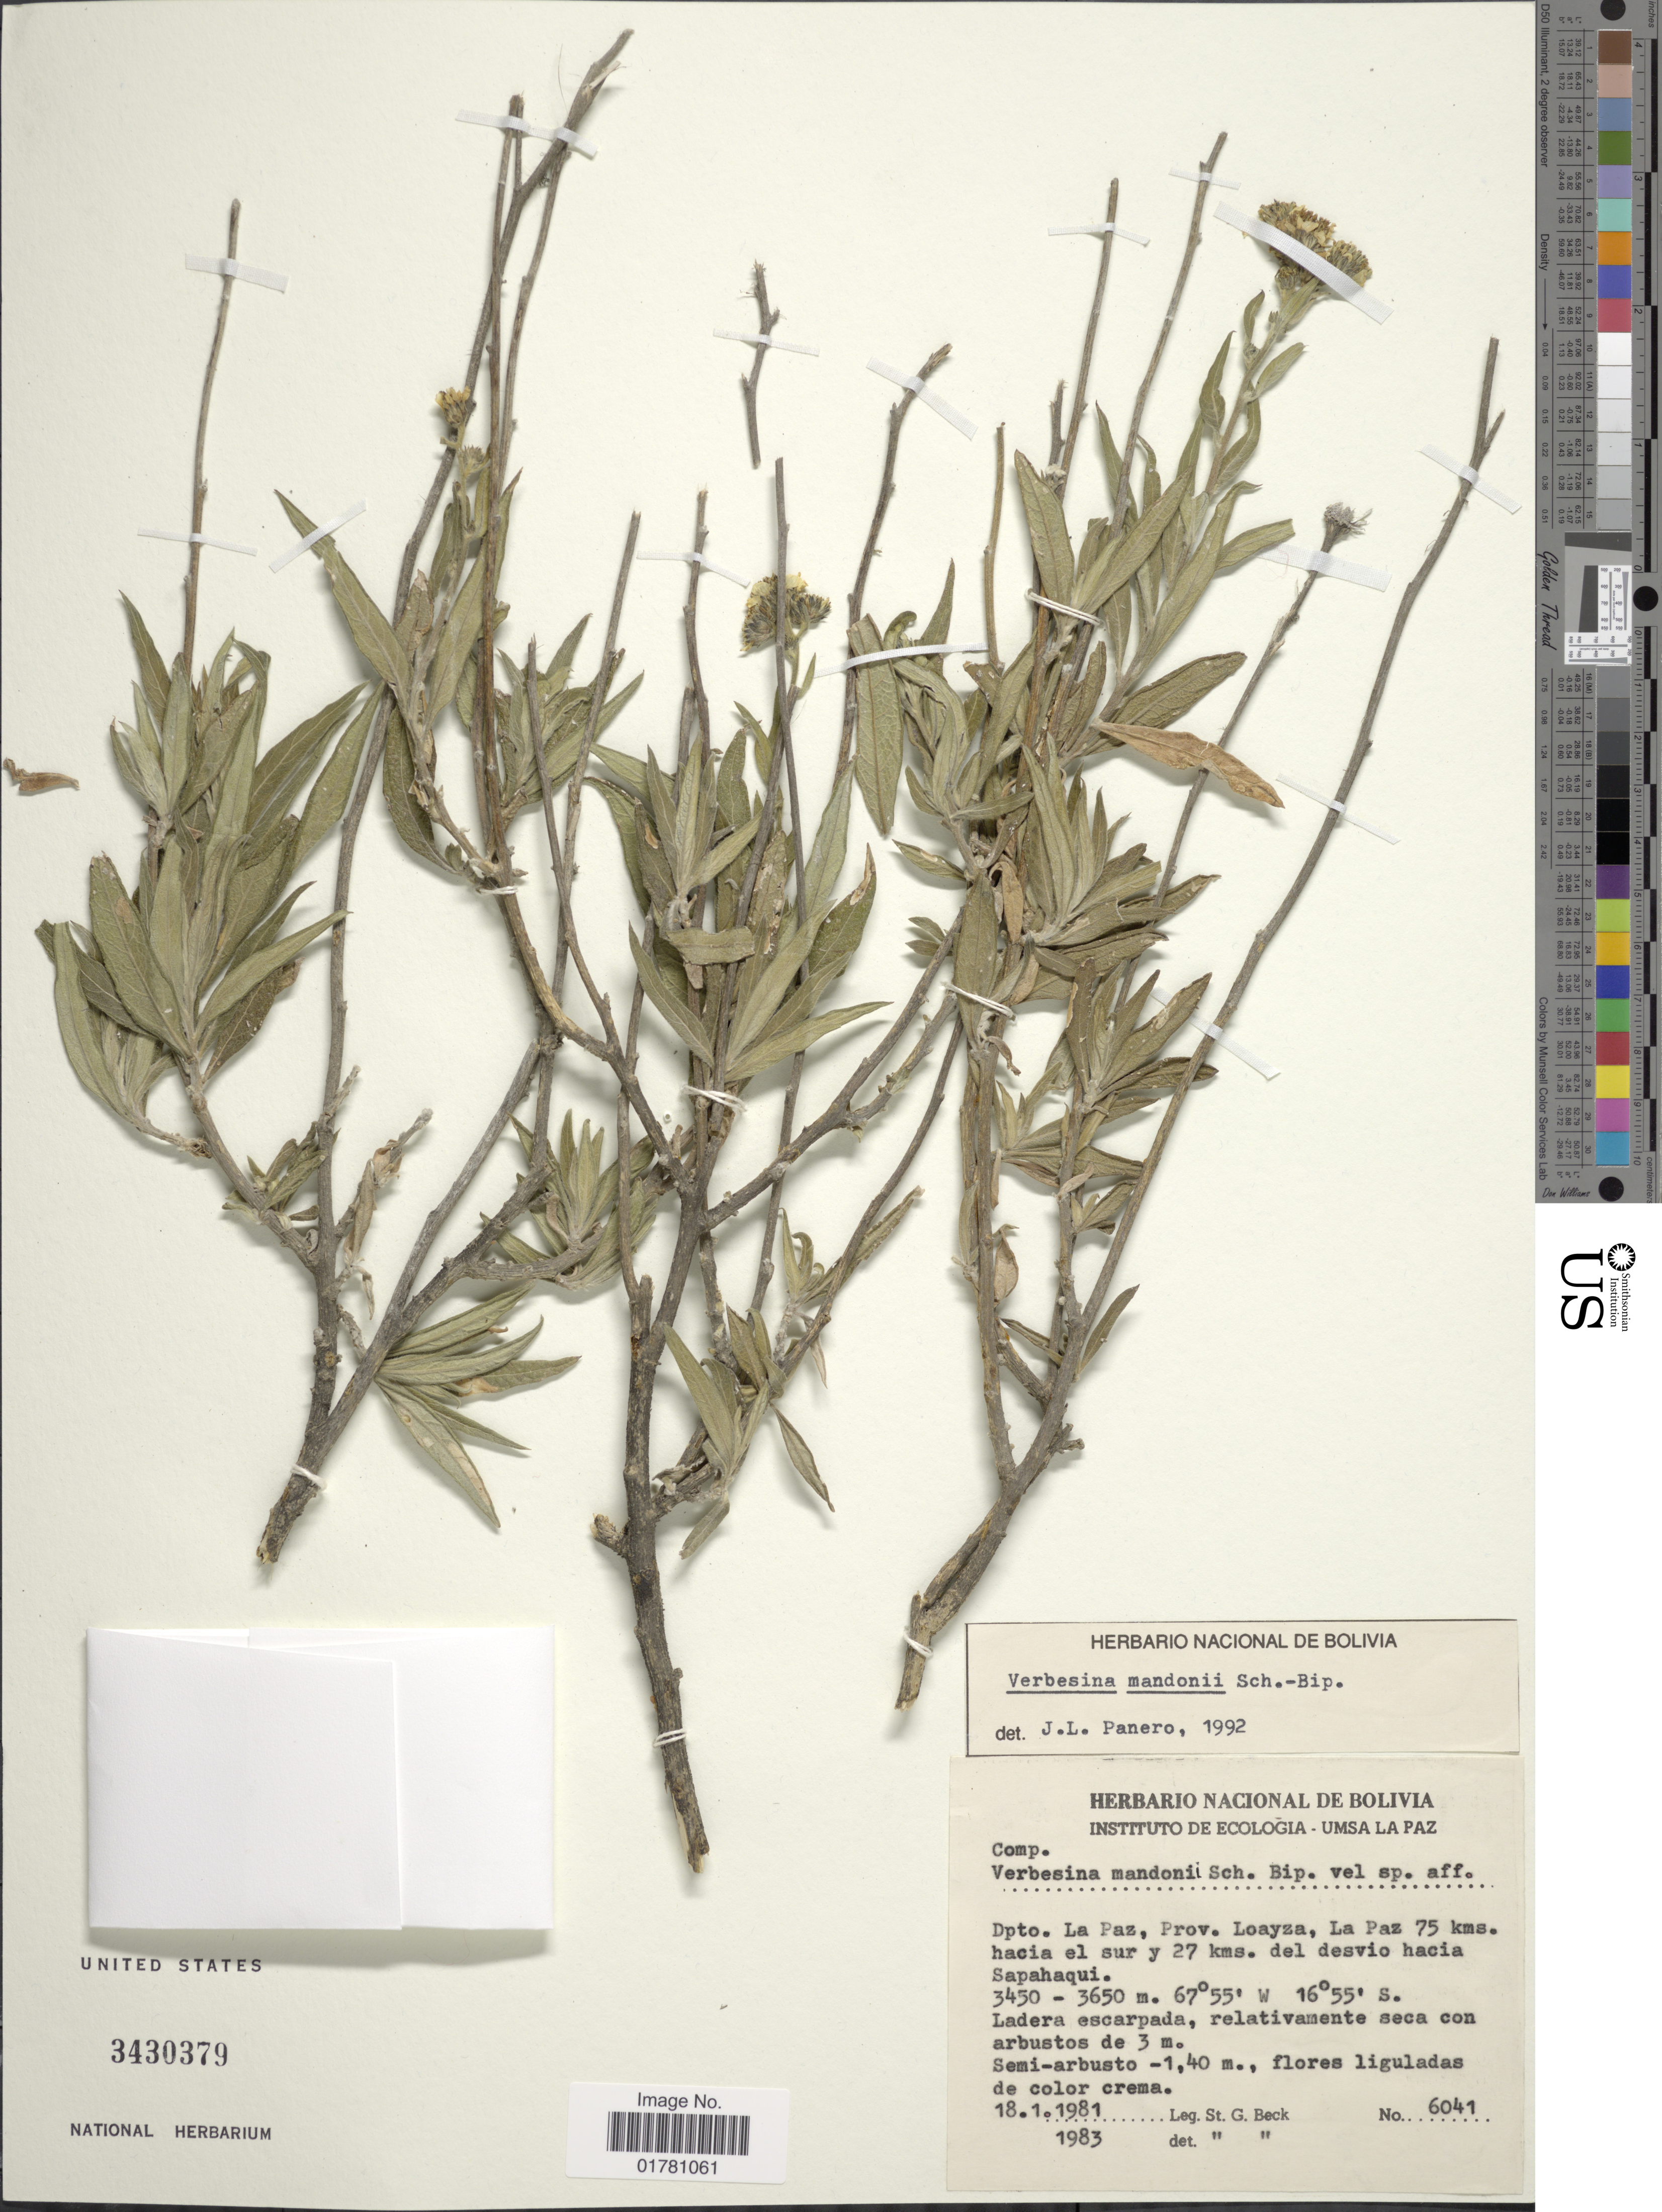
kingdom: Plantae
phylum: Tracheophyta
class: Magnoliopsida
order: Asterales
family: Asteraceae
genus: Verbesina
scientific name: Verbesina mandonii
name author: Sch. Bip. ex B.L. Rob. & Greenm.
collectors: S. G. Beck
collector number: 6041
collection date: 1981-01-18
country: Bolivia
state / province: La Paz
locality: Dpto La Paz, prov. Loayza, La Paz 75 kms hacia el sur y ek 27 kms del desvio hacia Sapahaqui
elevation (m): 3450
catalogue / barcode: US 3430379